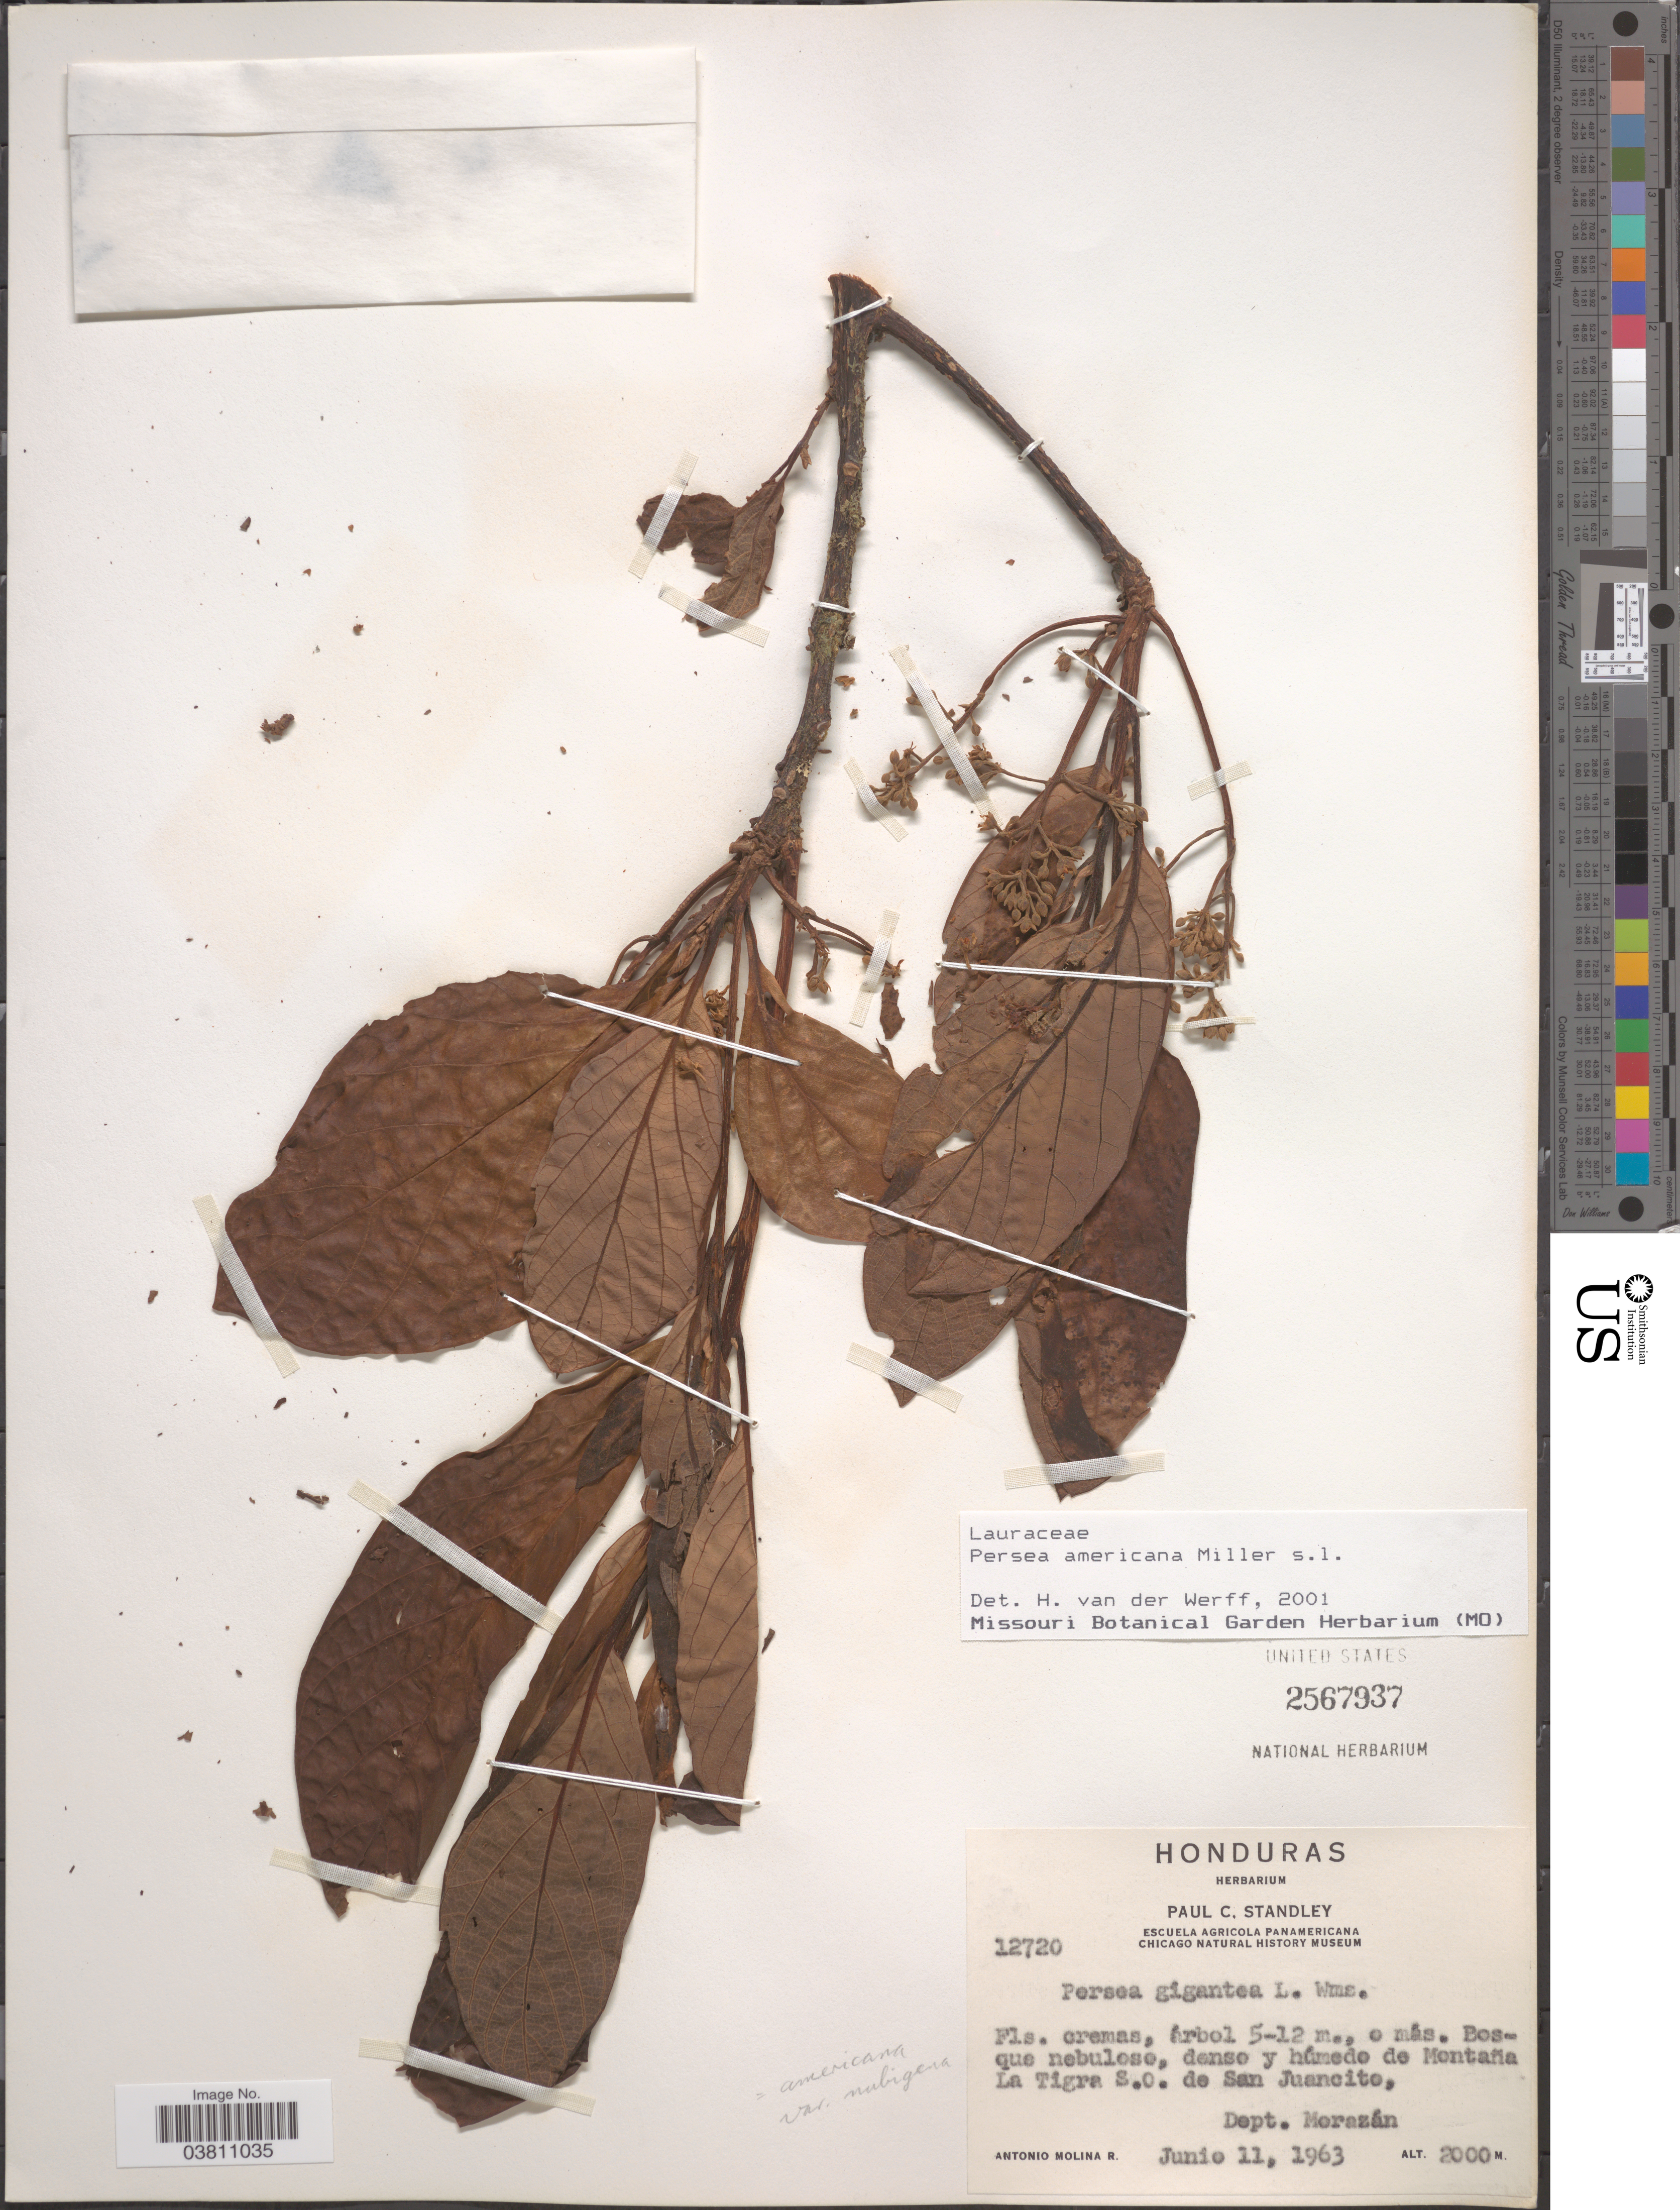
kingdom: Plantae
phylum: Tracheophyta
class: Magnoliopsida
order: Laurales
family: Lauraceae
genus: Persea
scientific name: Persea americana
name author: Mill.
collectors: A. Molina R.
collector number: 12720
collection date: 1963-06-11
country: Honduras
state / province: Fco. Morazán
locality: Montaña La Tigra S.O. de San Juancito, Dept. Morazán.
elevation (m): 2000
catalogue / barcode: US 2567937